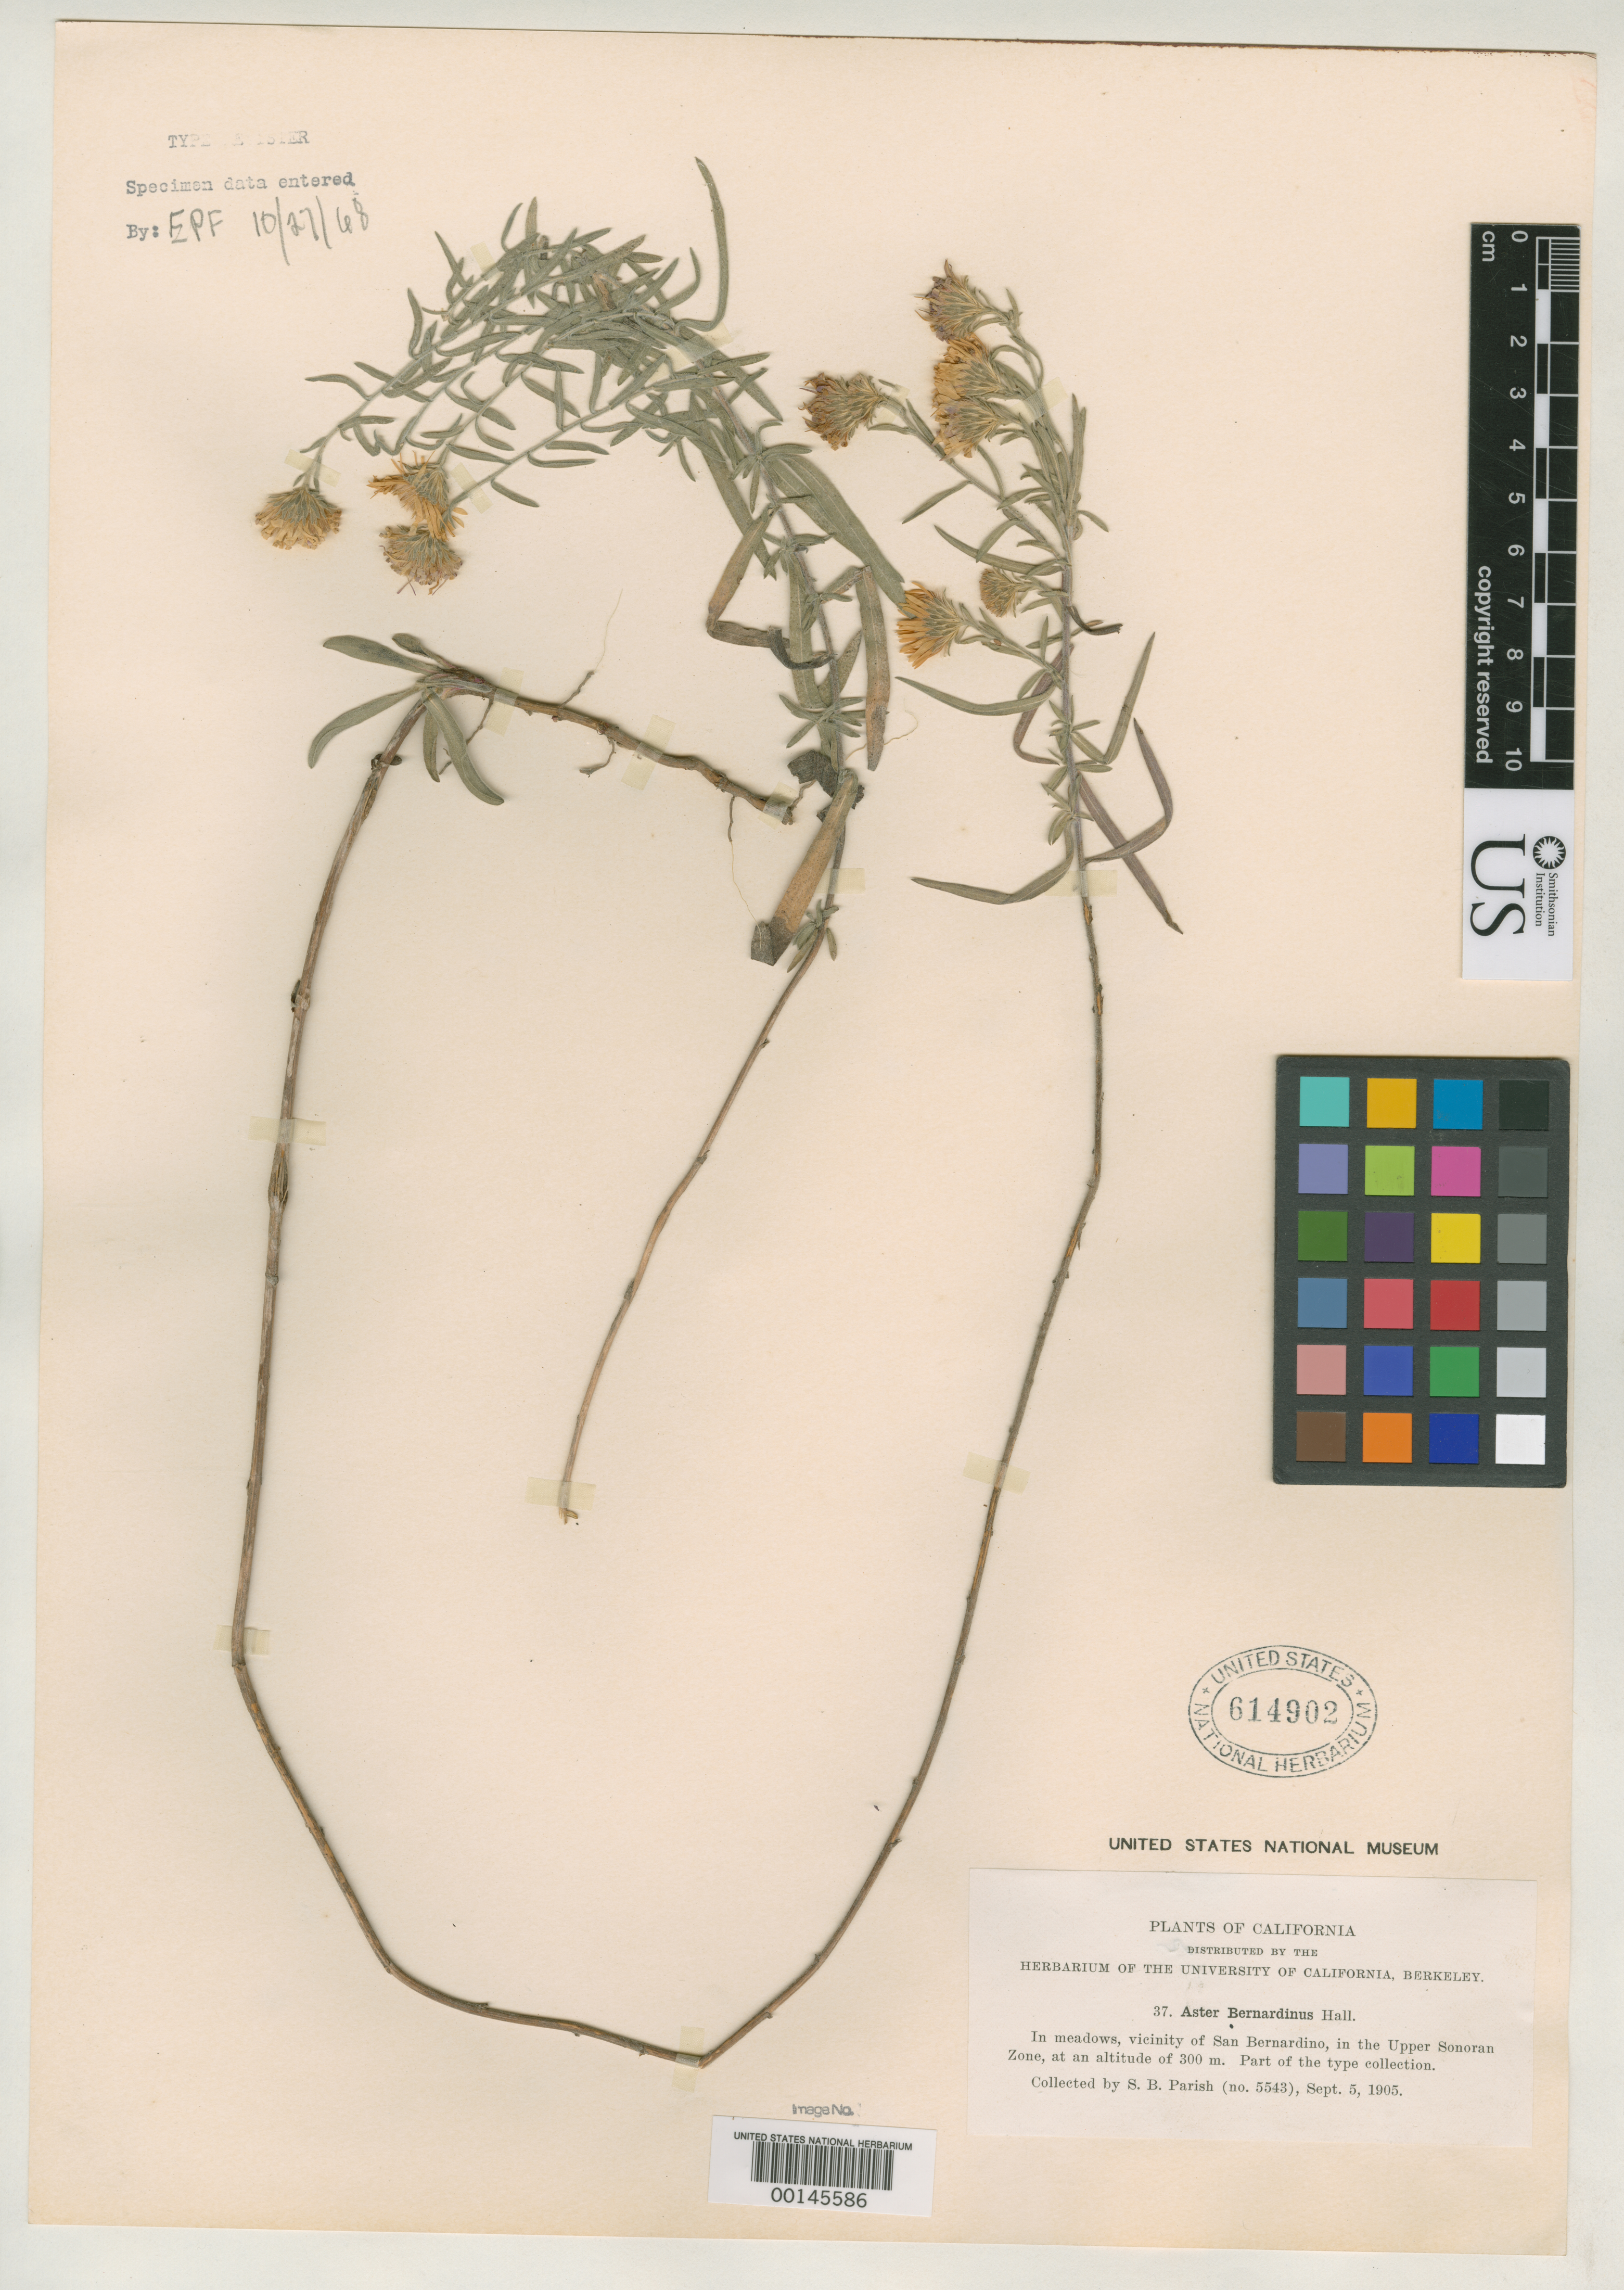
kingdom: Plantae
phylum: Tracheophyta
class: Magnoliopsida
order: Asterales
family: Asteraceae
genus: Aster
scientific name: Aster bernardinus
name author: H.M. Hall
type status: Isotype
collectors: S. B. Parish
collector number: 5543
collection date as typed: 05 Sep 1905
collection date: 1905-09-05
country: United States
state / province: California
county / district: San Bernardino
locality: San Bernardino.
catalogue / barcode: US 614902